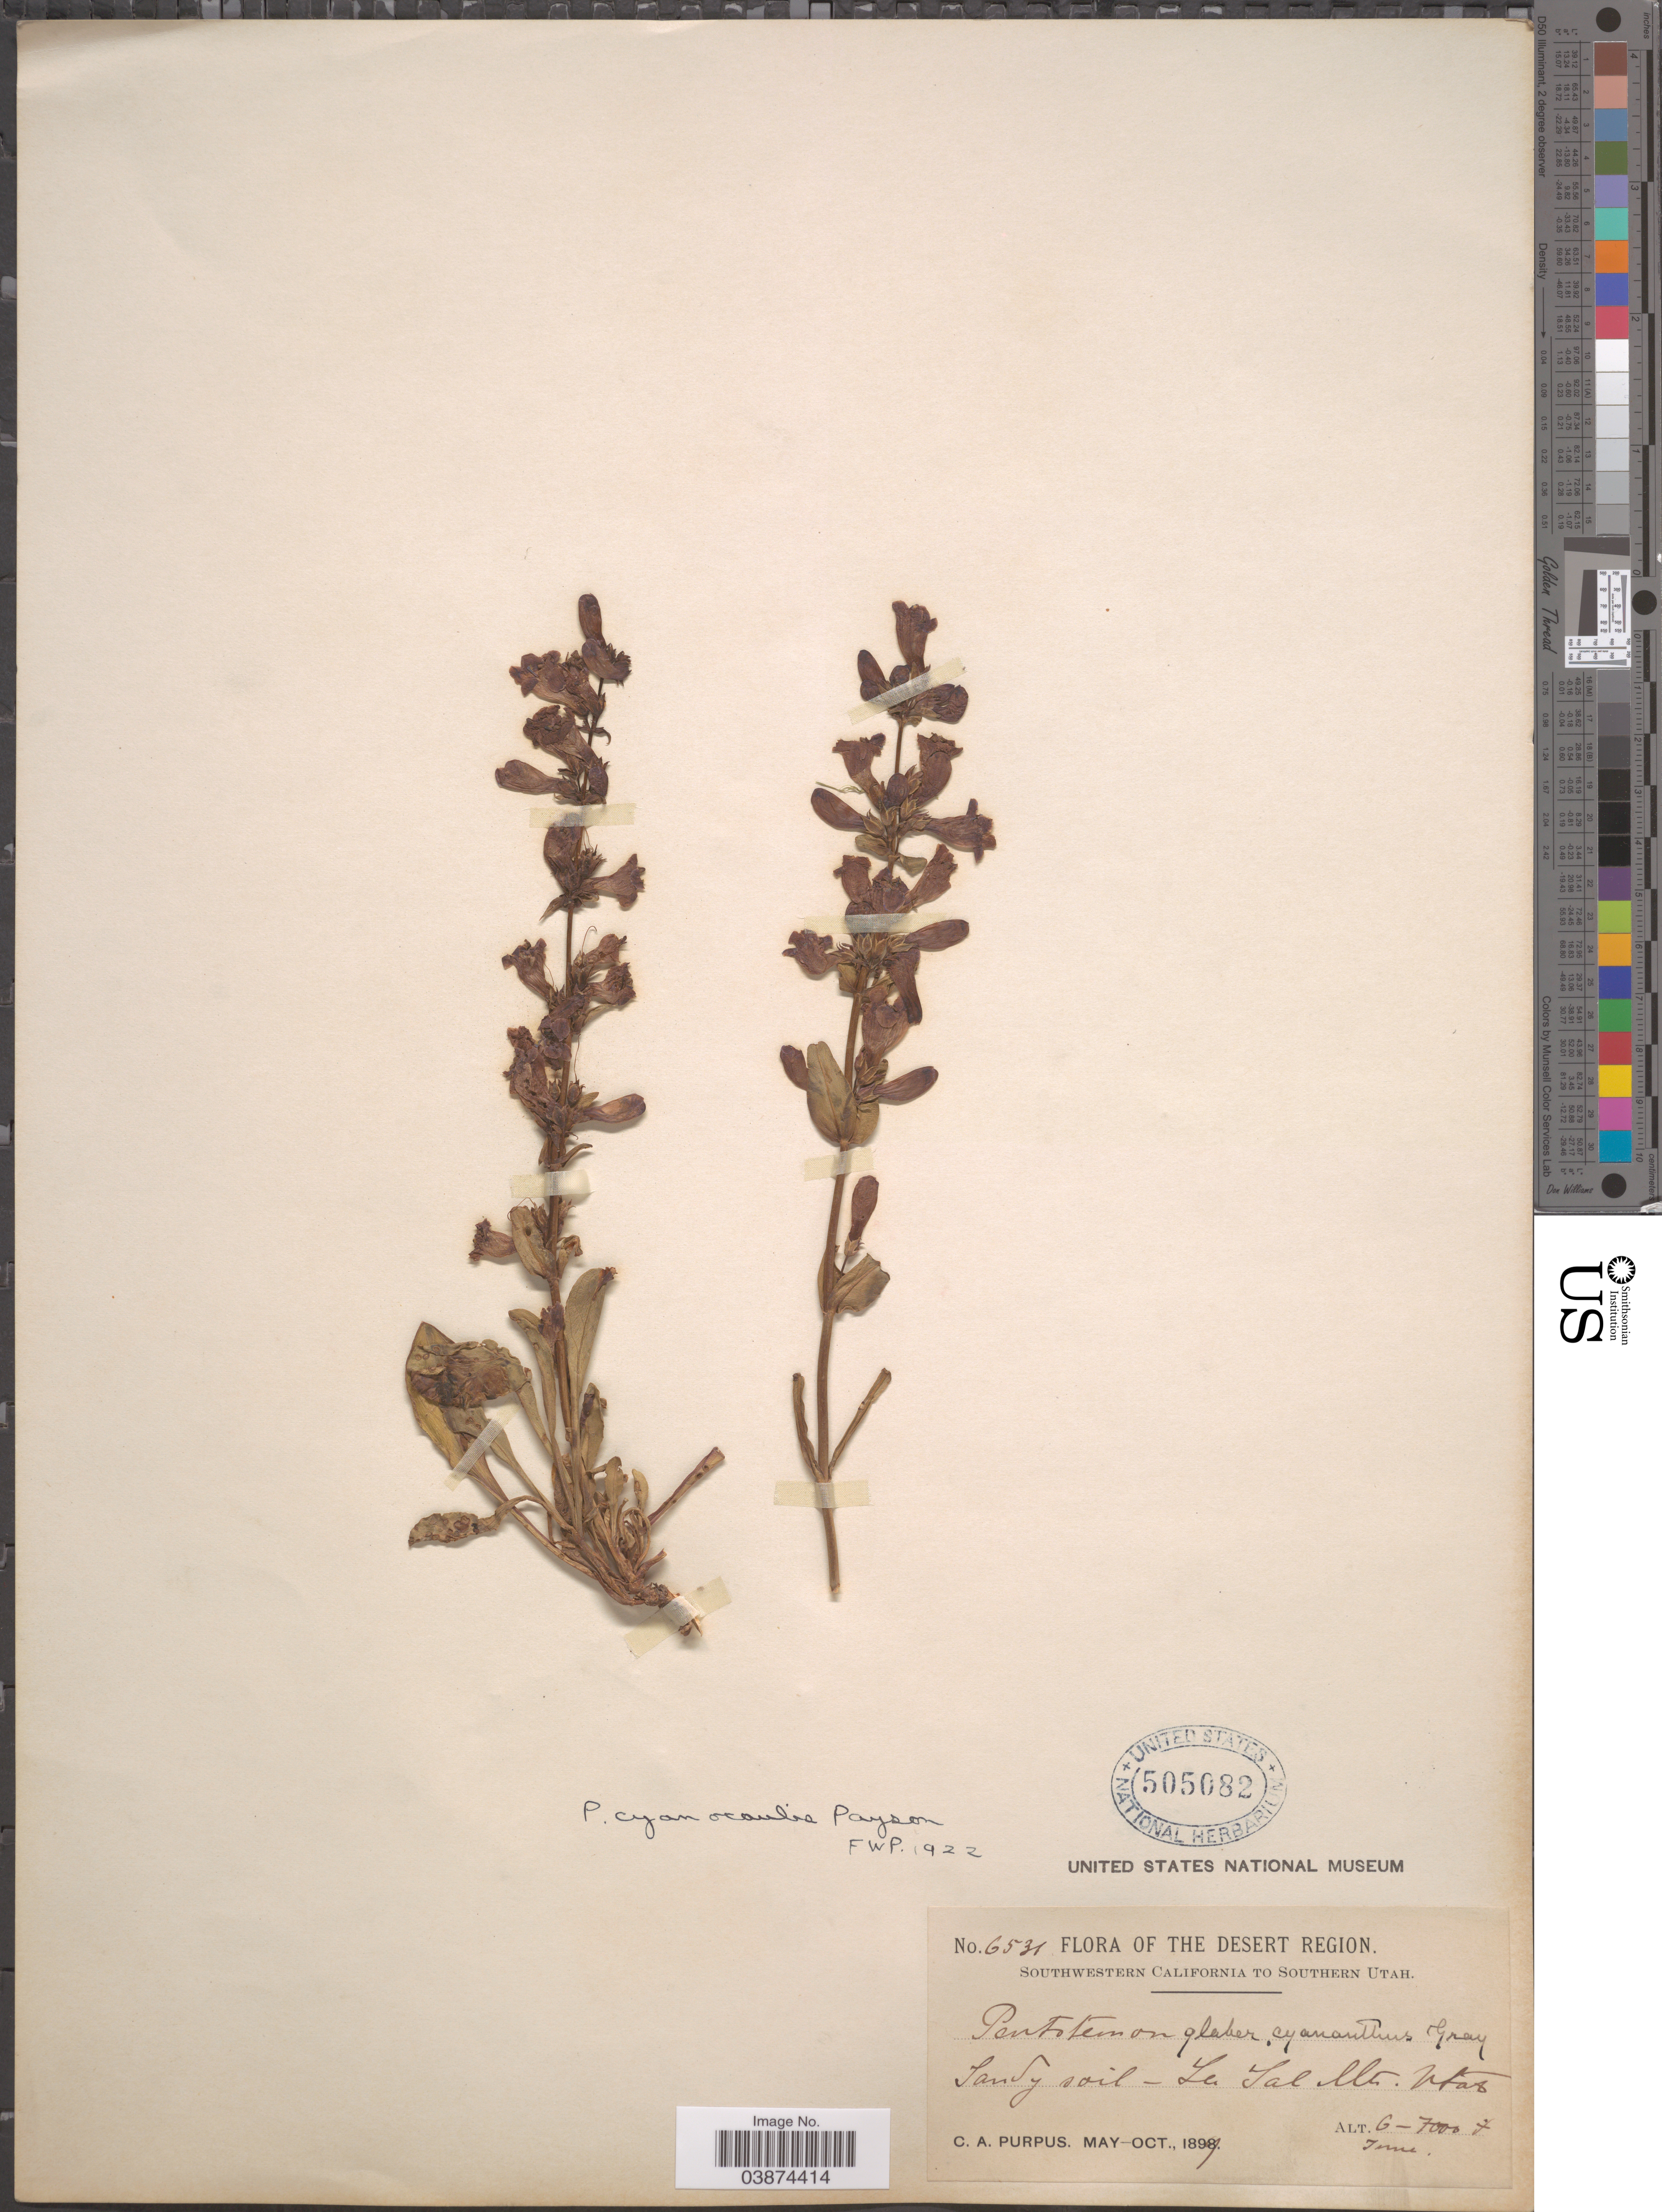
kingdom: Plantae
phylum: Tracheophyta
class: Magnoliopsida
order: Lamiales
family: Plantaginaceae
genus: Penstemon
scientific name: Penstemon cyanocaulis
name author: Payson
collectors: C. A. Purpus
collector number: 6531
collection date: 1897-05/1897-10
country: United States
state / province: Utah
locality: The Desert Region. Southern Utah. La Sal Mts.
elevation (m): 1829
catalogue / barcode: US 505082